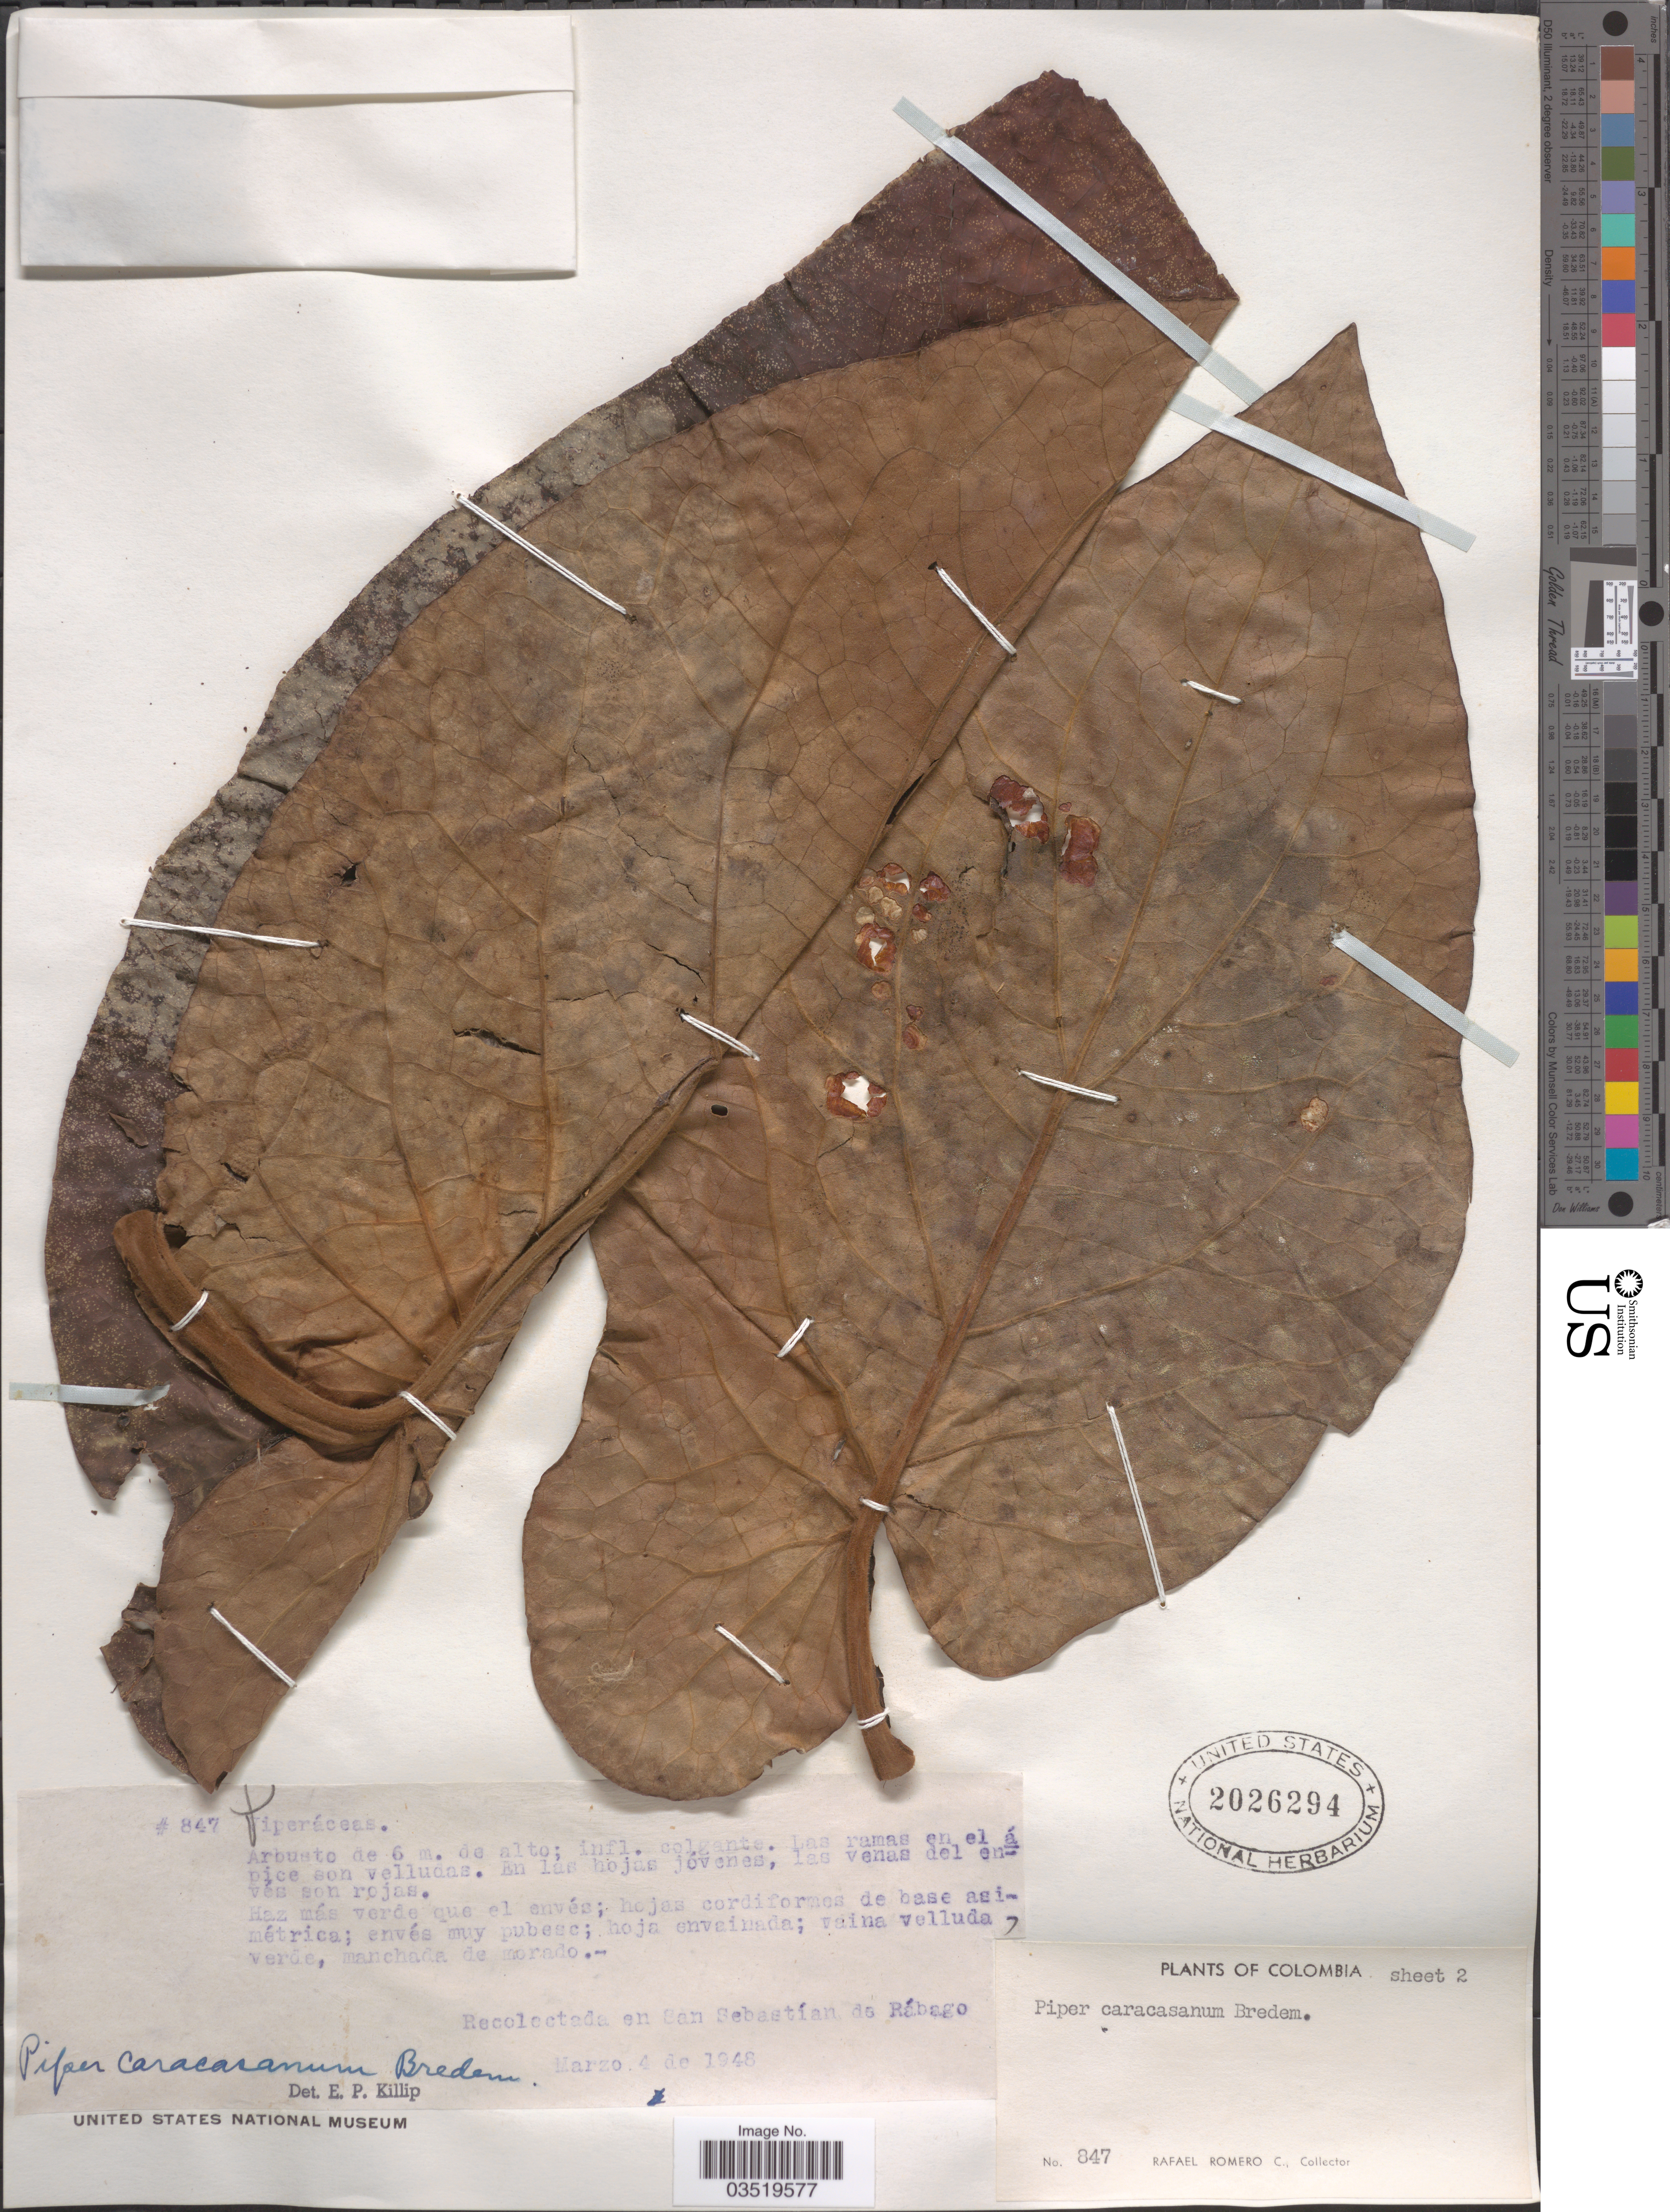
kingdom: Plantae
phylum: Tracheophyta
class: Magnoliopsida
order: Piperales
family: Piperaceae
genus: Piper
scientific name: Piper caracasanum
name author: Bredem. ex Link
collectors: R. Romero Castañeda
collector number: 847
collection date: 1948-03-04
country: Colombia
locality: San Sebastían de Rábago.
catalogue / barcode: US 2026294